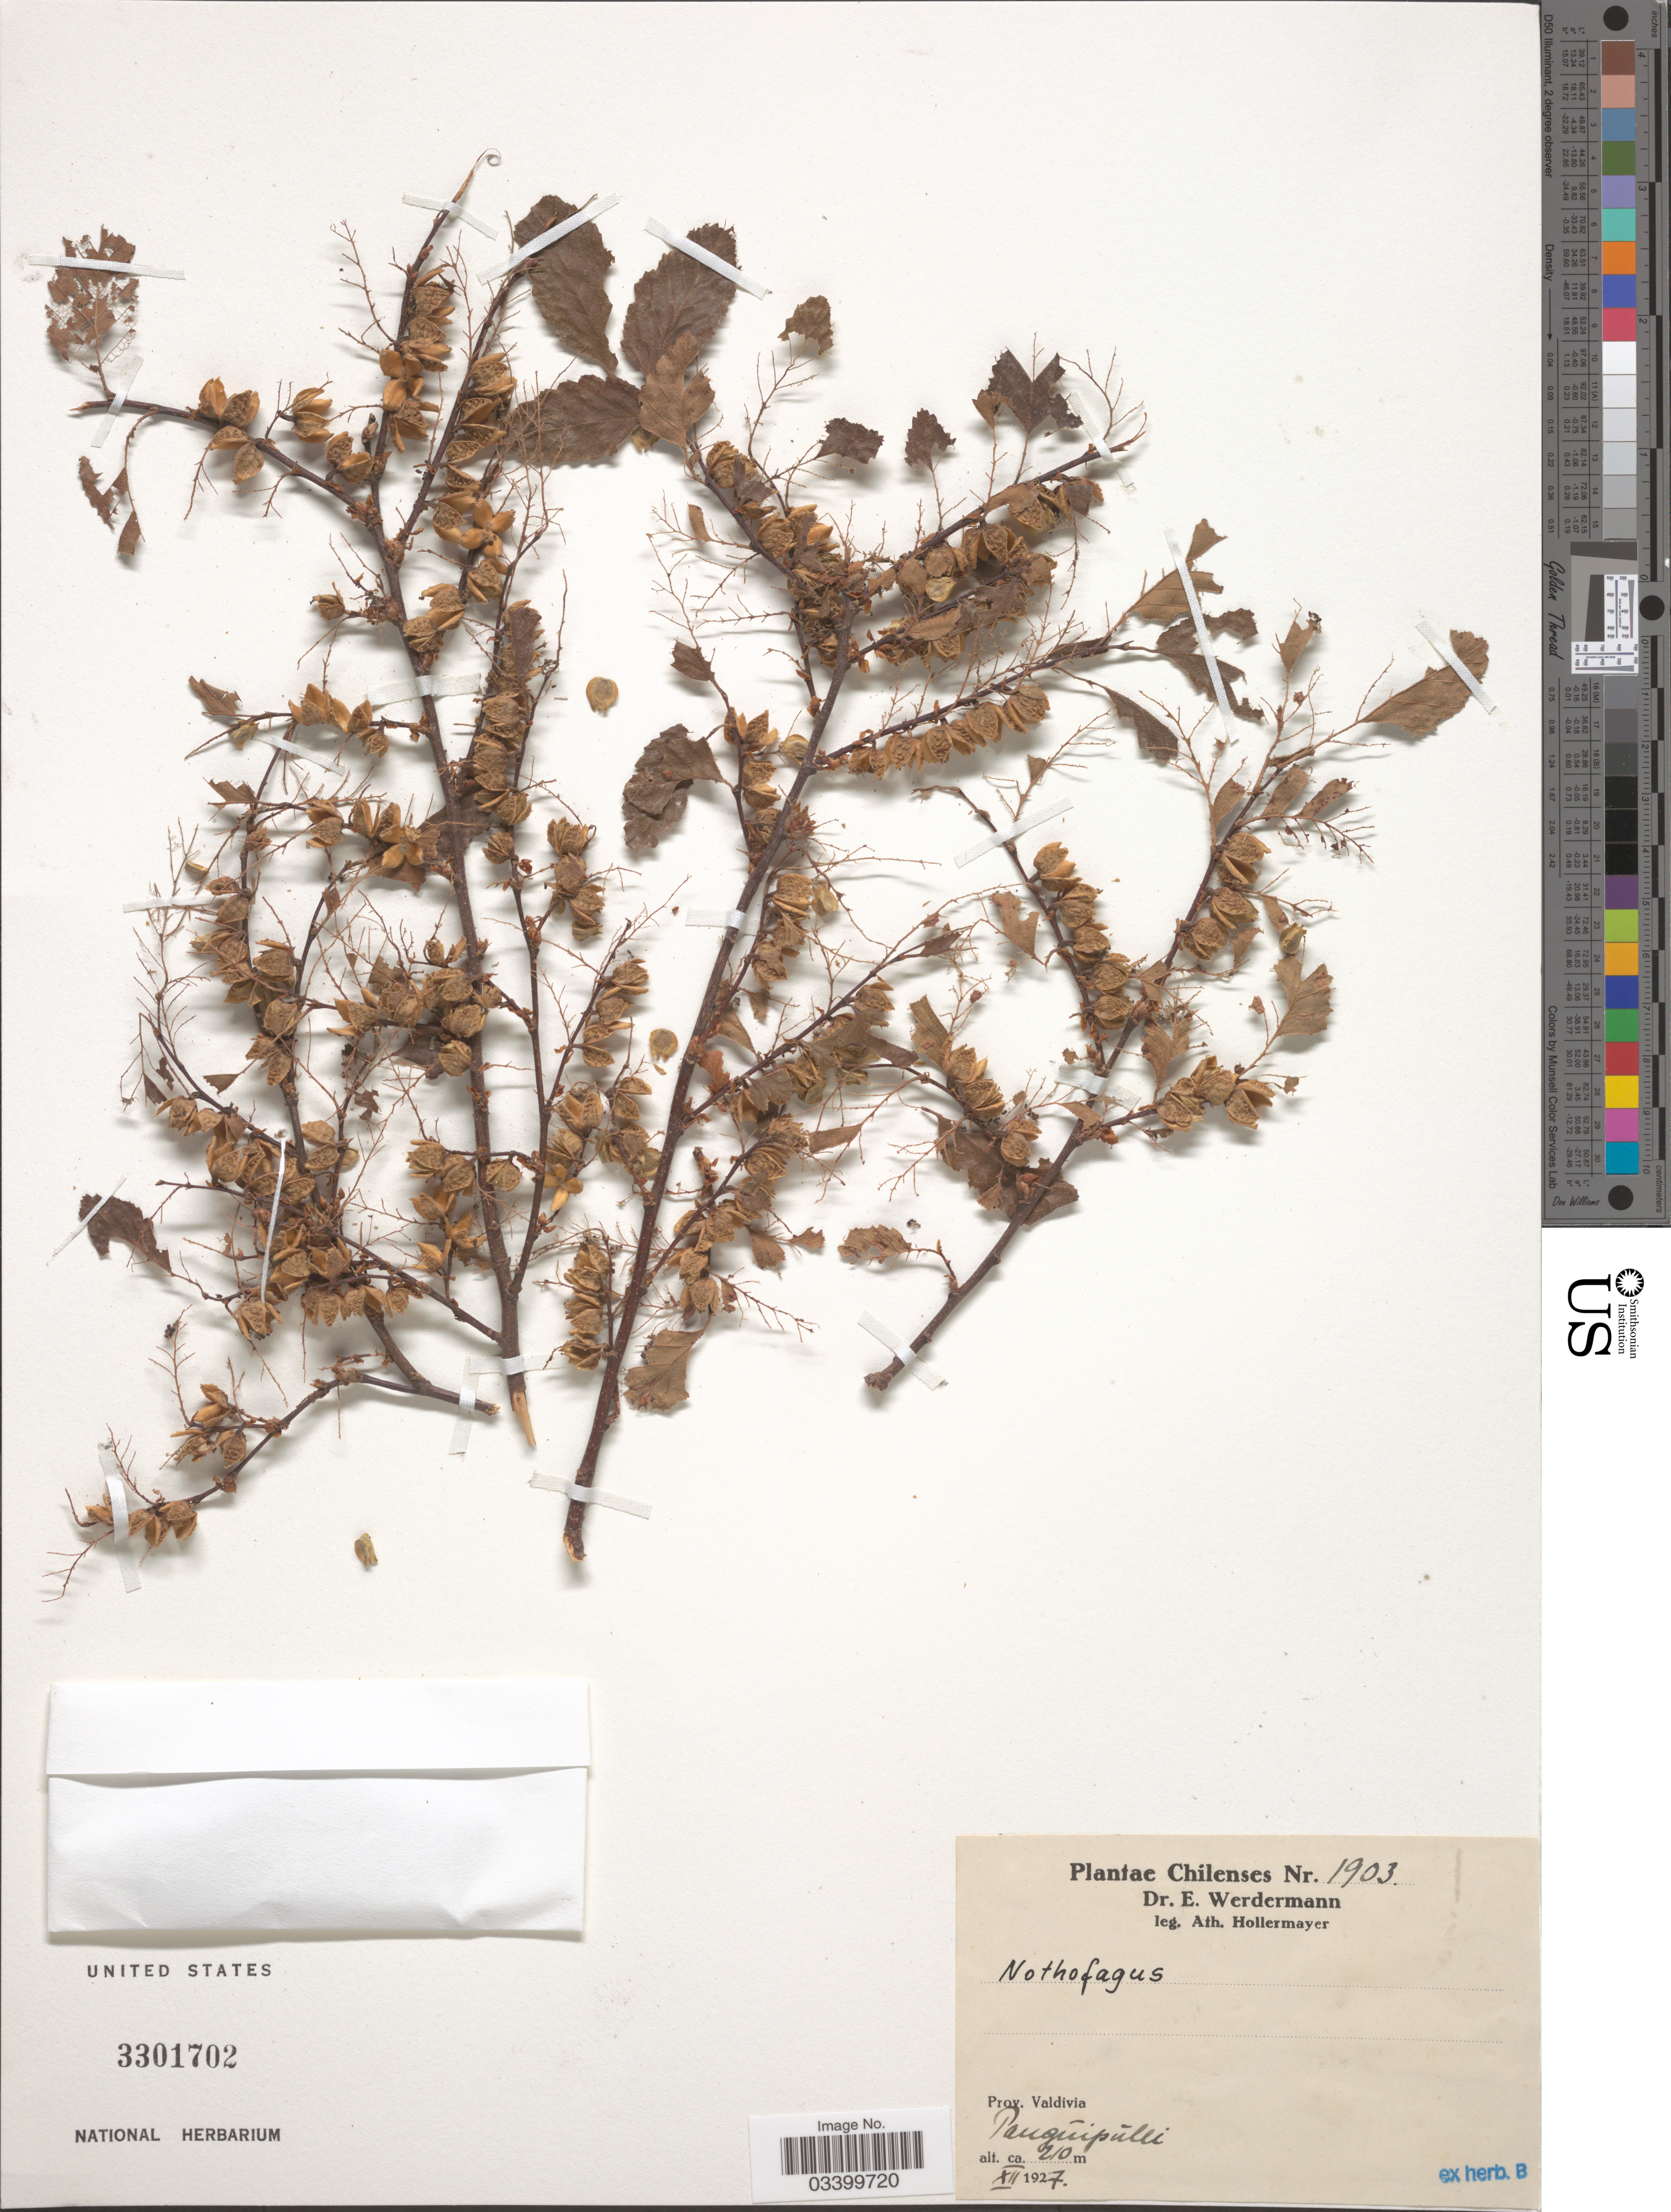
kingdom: Plantae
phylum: Tracheophyta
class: Magnoliopsida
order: Fagales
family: Nothofagaceae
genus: Nothofagus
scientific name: Nothofagus sp.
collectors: A. Hollermayer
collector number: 1903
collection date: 1927-12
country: Chile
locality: Prov. Valdivia. Pangúipúlli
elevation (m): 210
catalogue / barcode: US 3301702